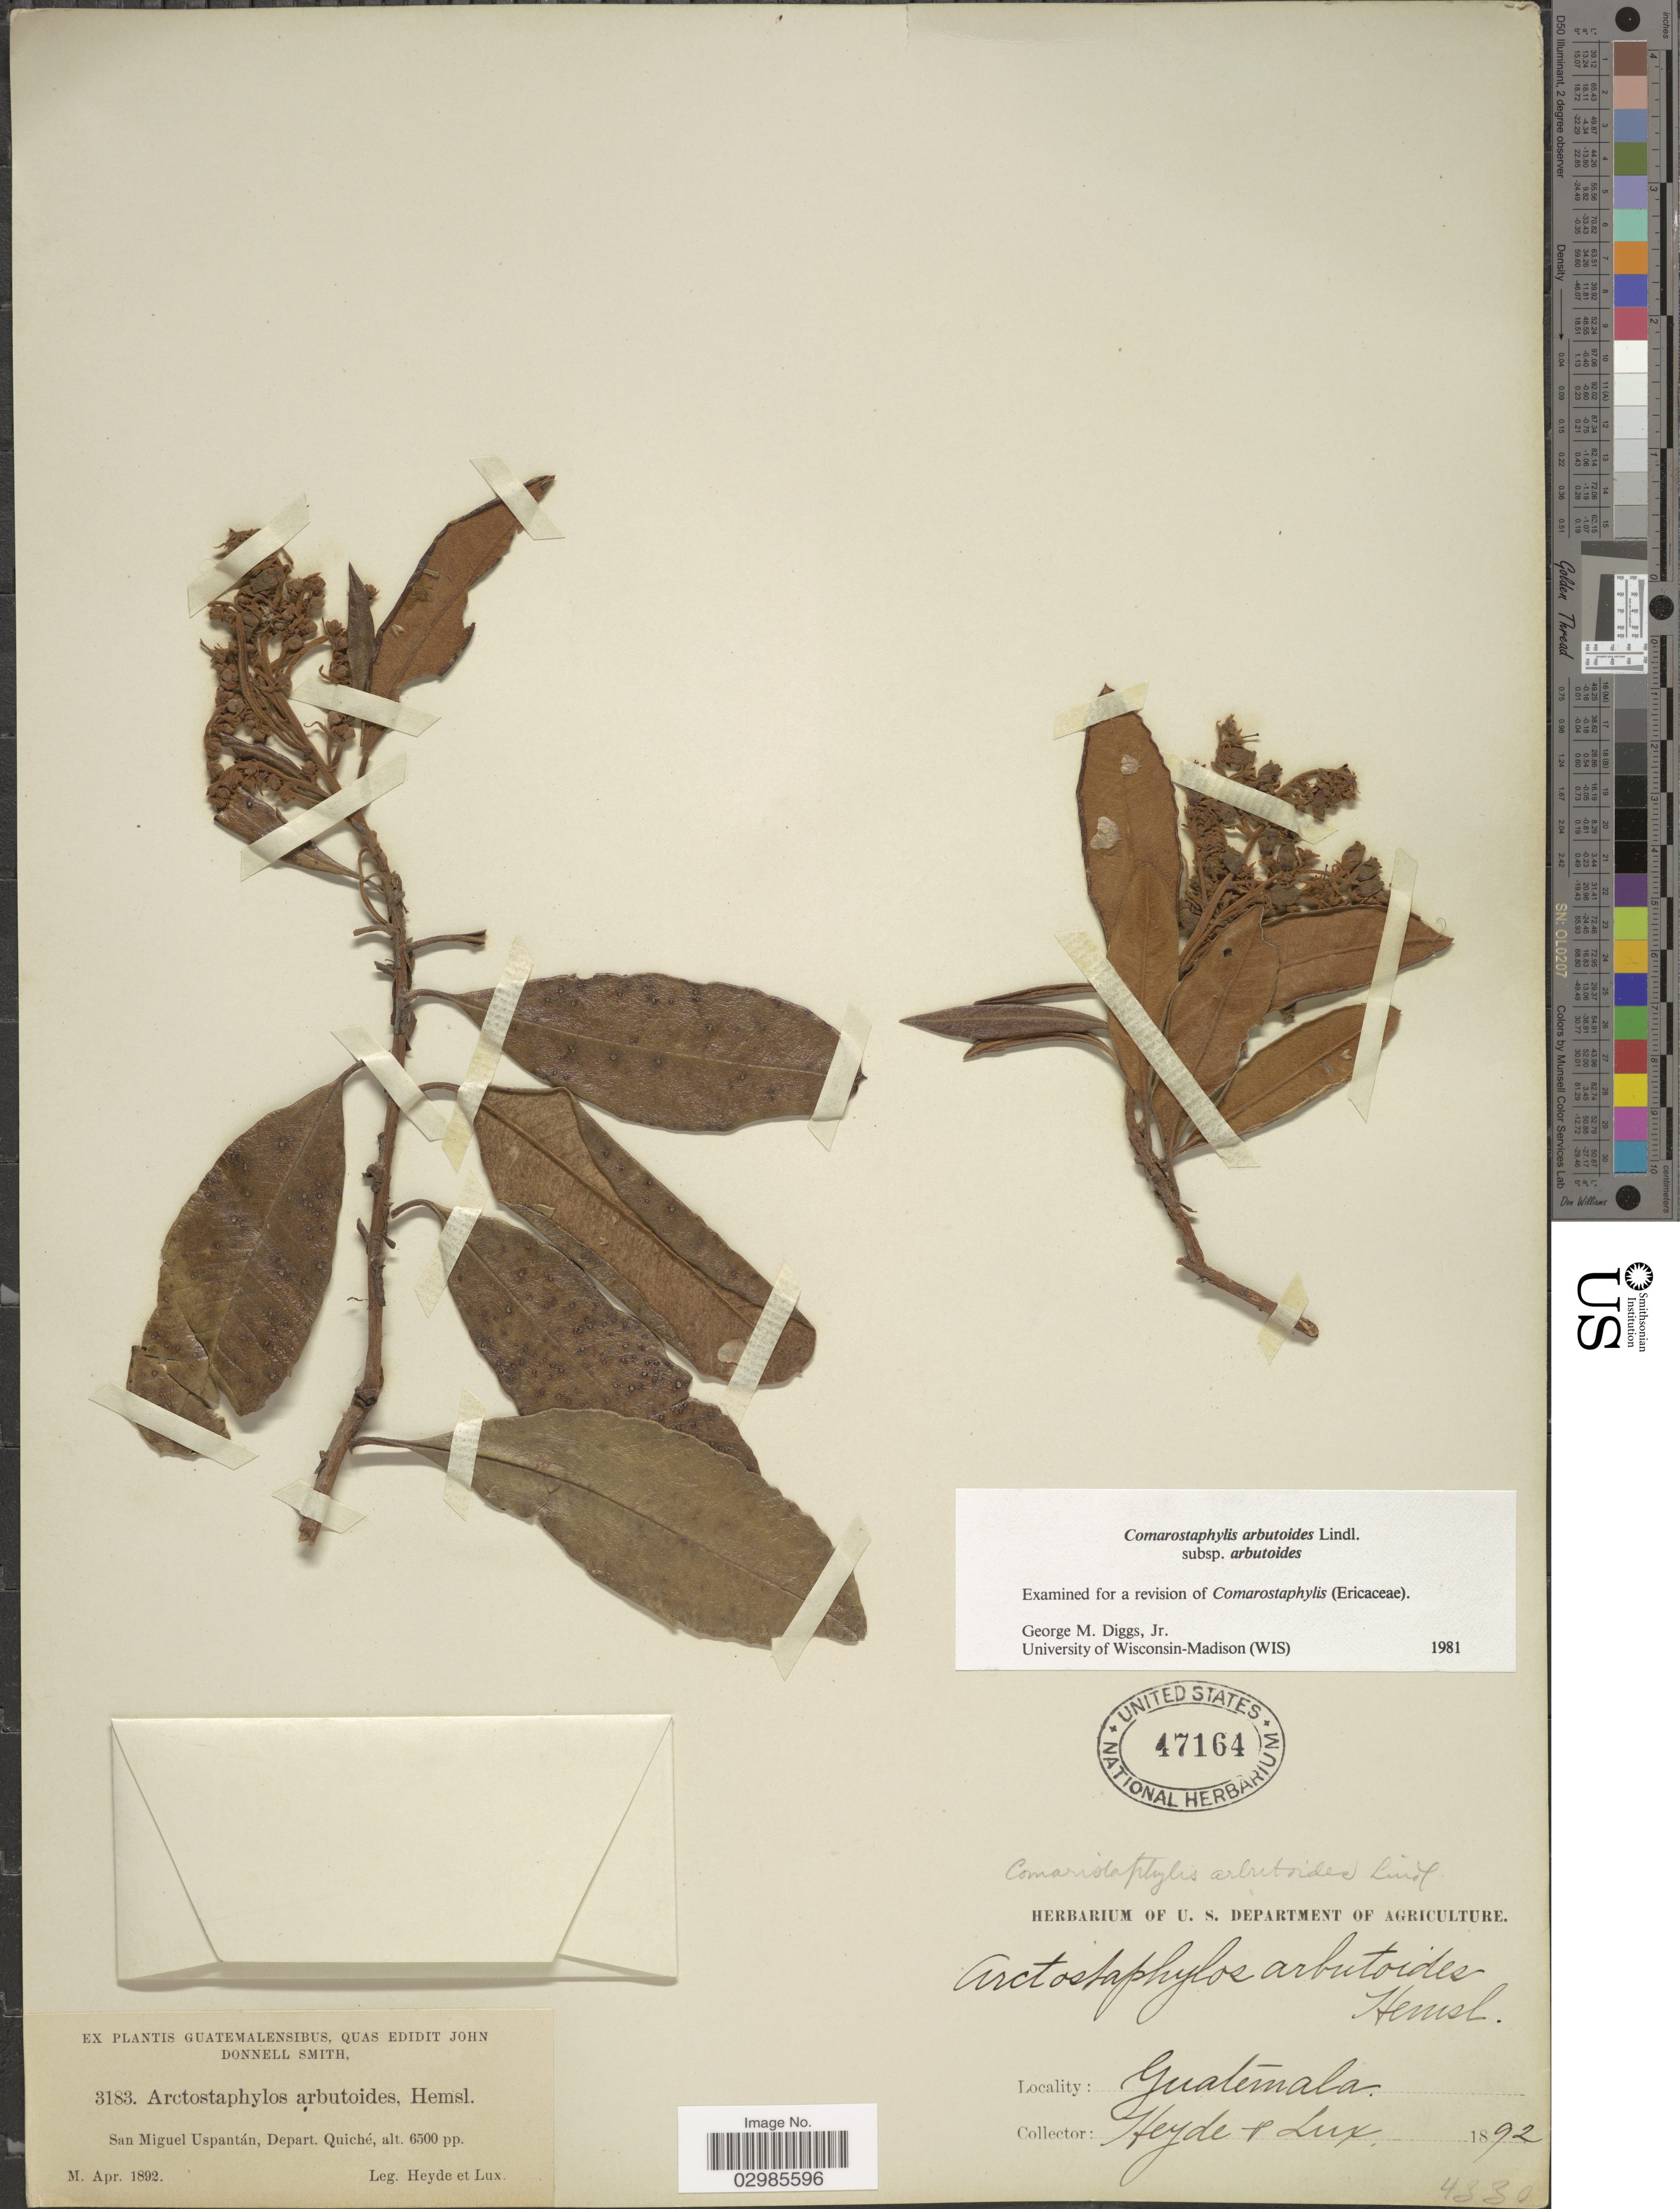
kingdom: Plantae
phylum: Tracheophyta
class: Magnoliopsida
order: Ericales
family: Ericaceae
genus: Comarostaphylis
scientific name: Comarostaphylis arbutoides subsp. arbutoides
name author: Lindl.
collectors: Heyde & Lux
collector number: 3183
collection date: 1892-04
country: Guatemala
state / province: El Quiché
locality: San Miguel Uspantán, Depart. Quiché.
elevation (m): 1981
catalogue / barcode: US 47164